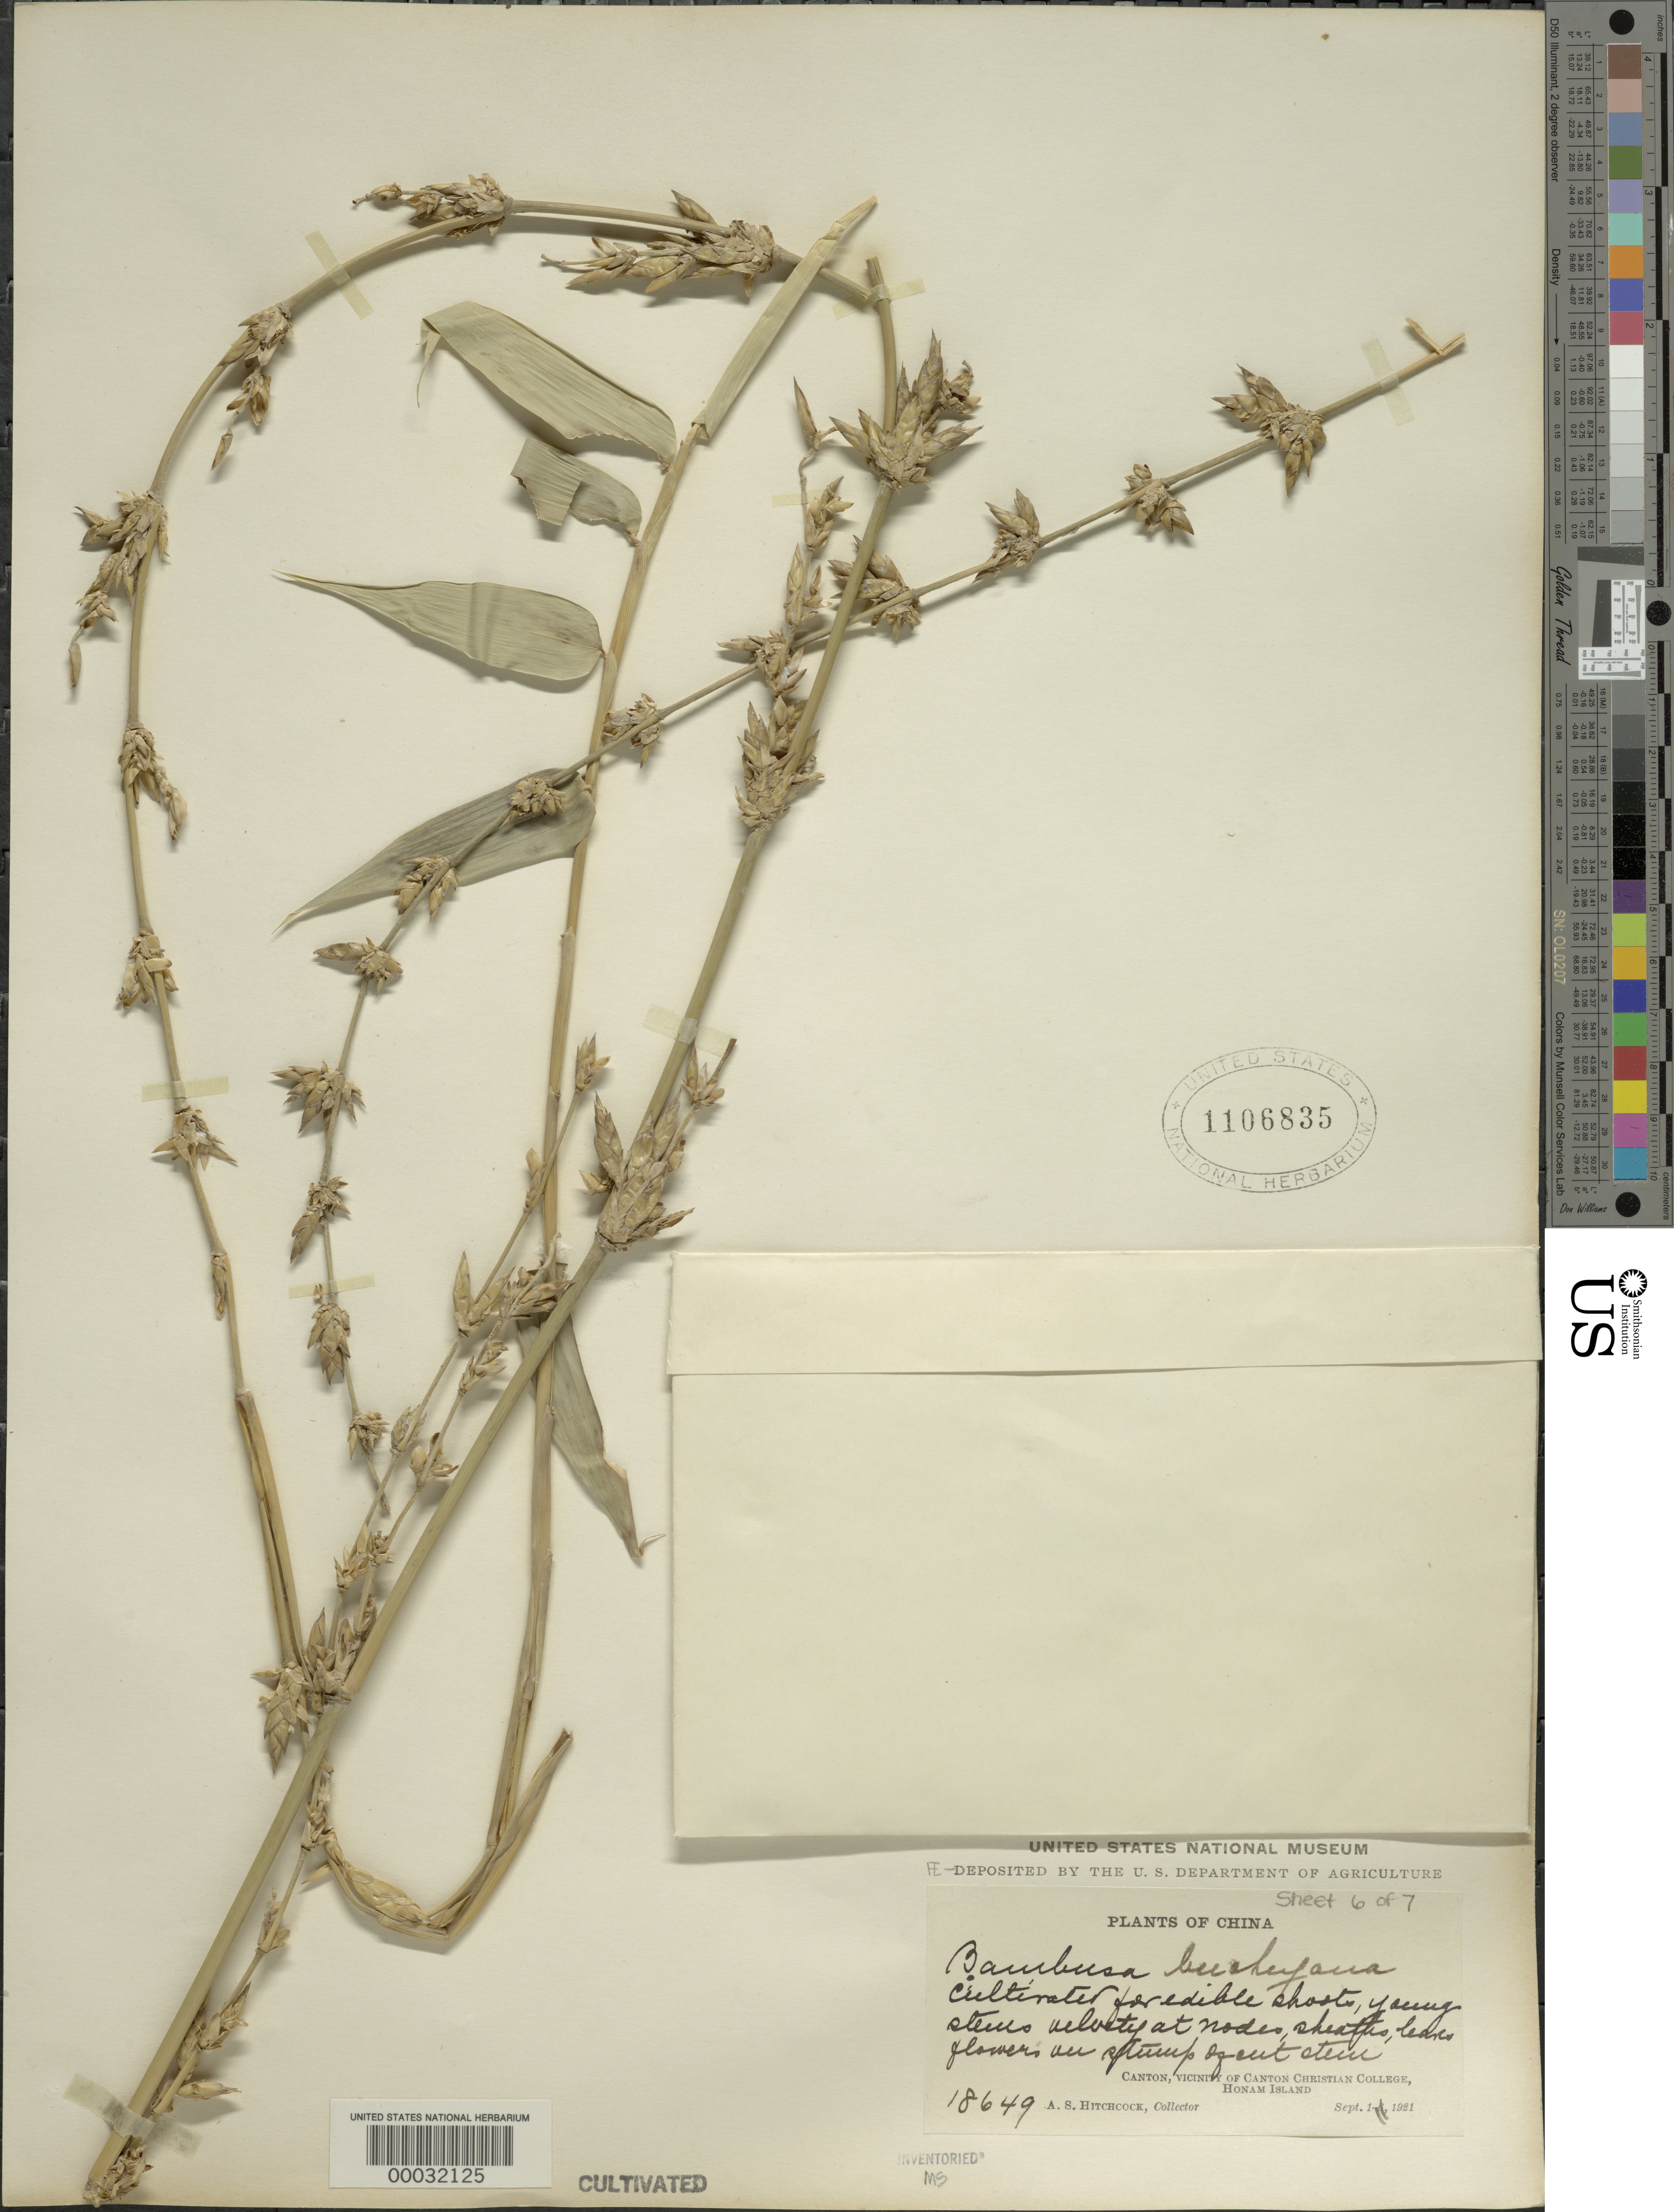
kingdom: Plantae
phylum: Tracheophyta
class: Liliopsida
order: Poales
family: Poaceae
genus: Bambusa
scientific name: Bambusa beecheyana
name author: Munro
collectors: A. S. Hitchcock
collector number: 18649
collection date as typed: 01 Sep 1921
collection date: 1921-09-01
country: China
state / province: Guangdong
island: Honam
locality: Canton christian college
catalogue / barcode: US 1106835